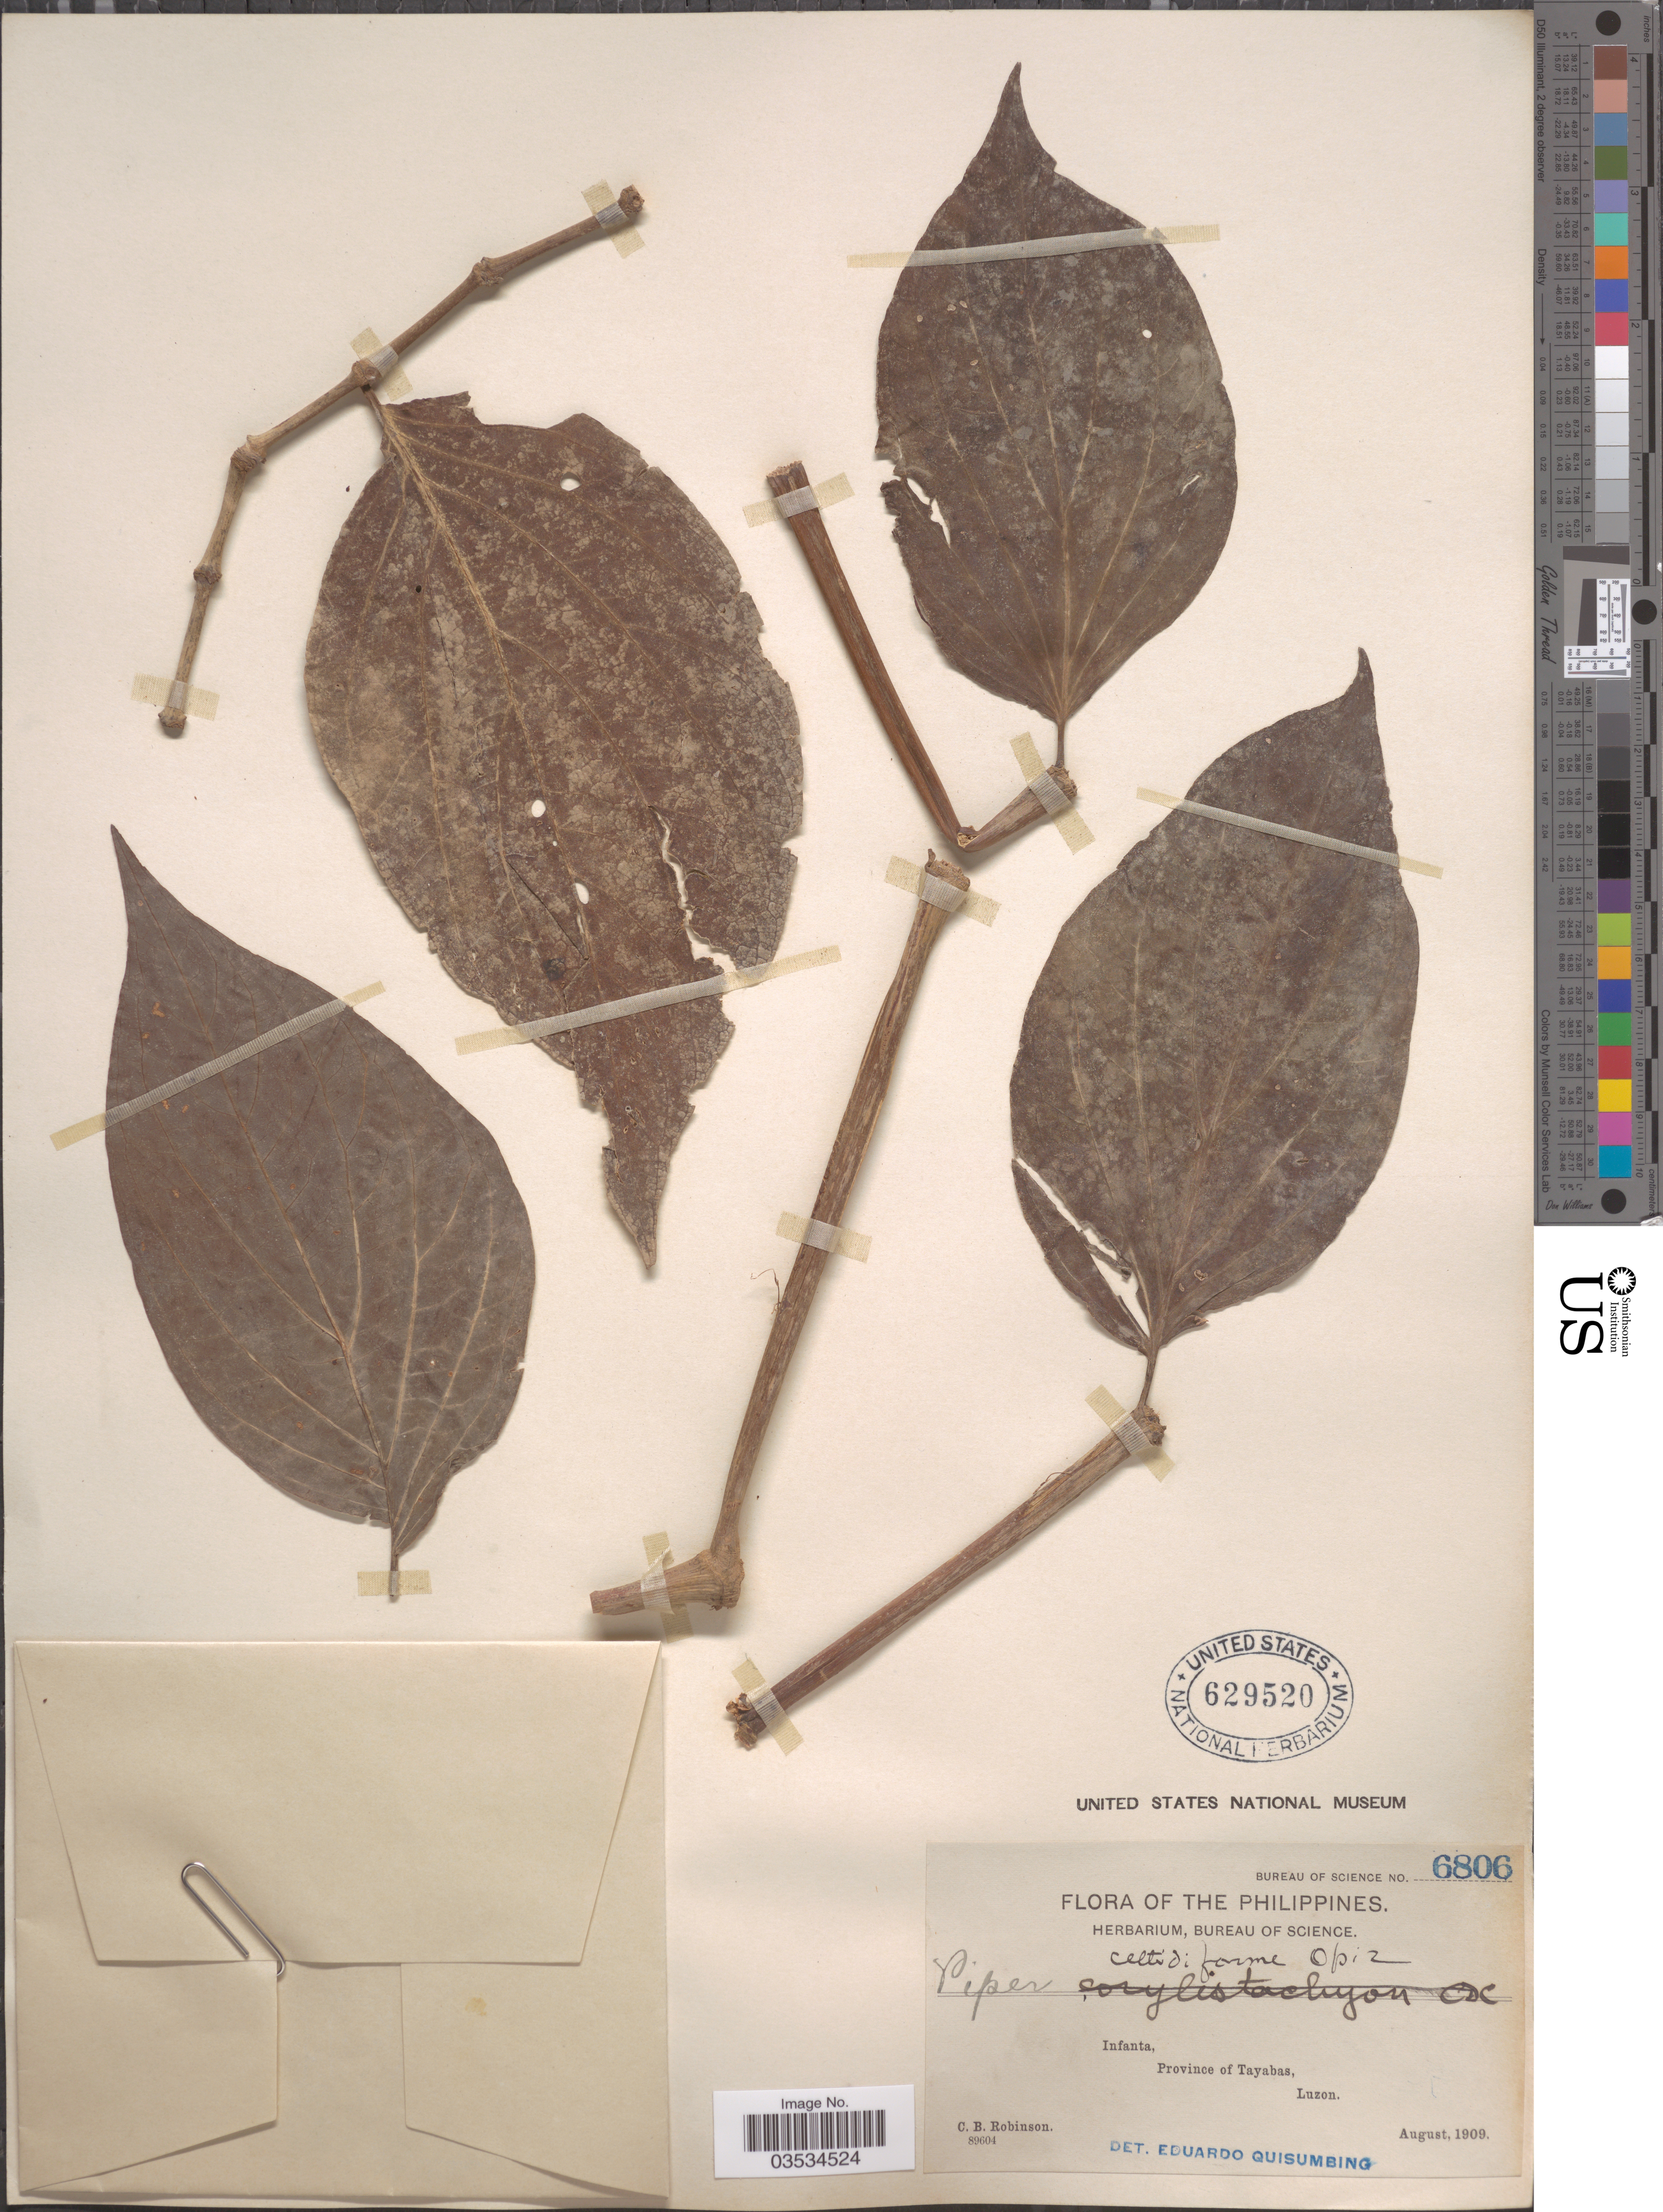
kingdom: Plantae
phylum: Tracheophyta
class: Magnoliopsida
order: Piperales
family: Piperaceae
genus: Piper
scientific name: Piper celtidiforme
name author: Opiz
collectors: C. Robinson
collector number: Bureau of Science 6806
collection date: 1909-08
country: Philippines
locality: Infanta, Province of Tayabas, Luzon.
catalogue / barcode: US 629520